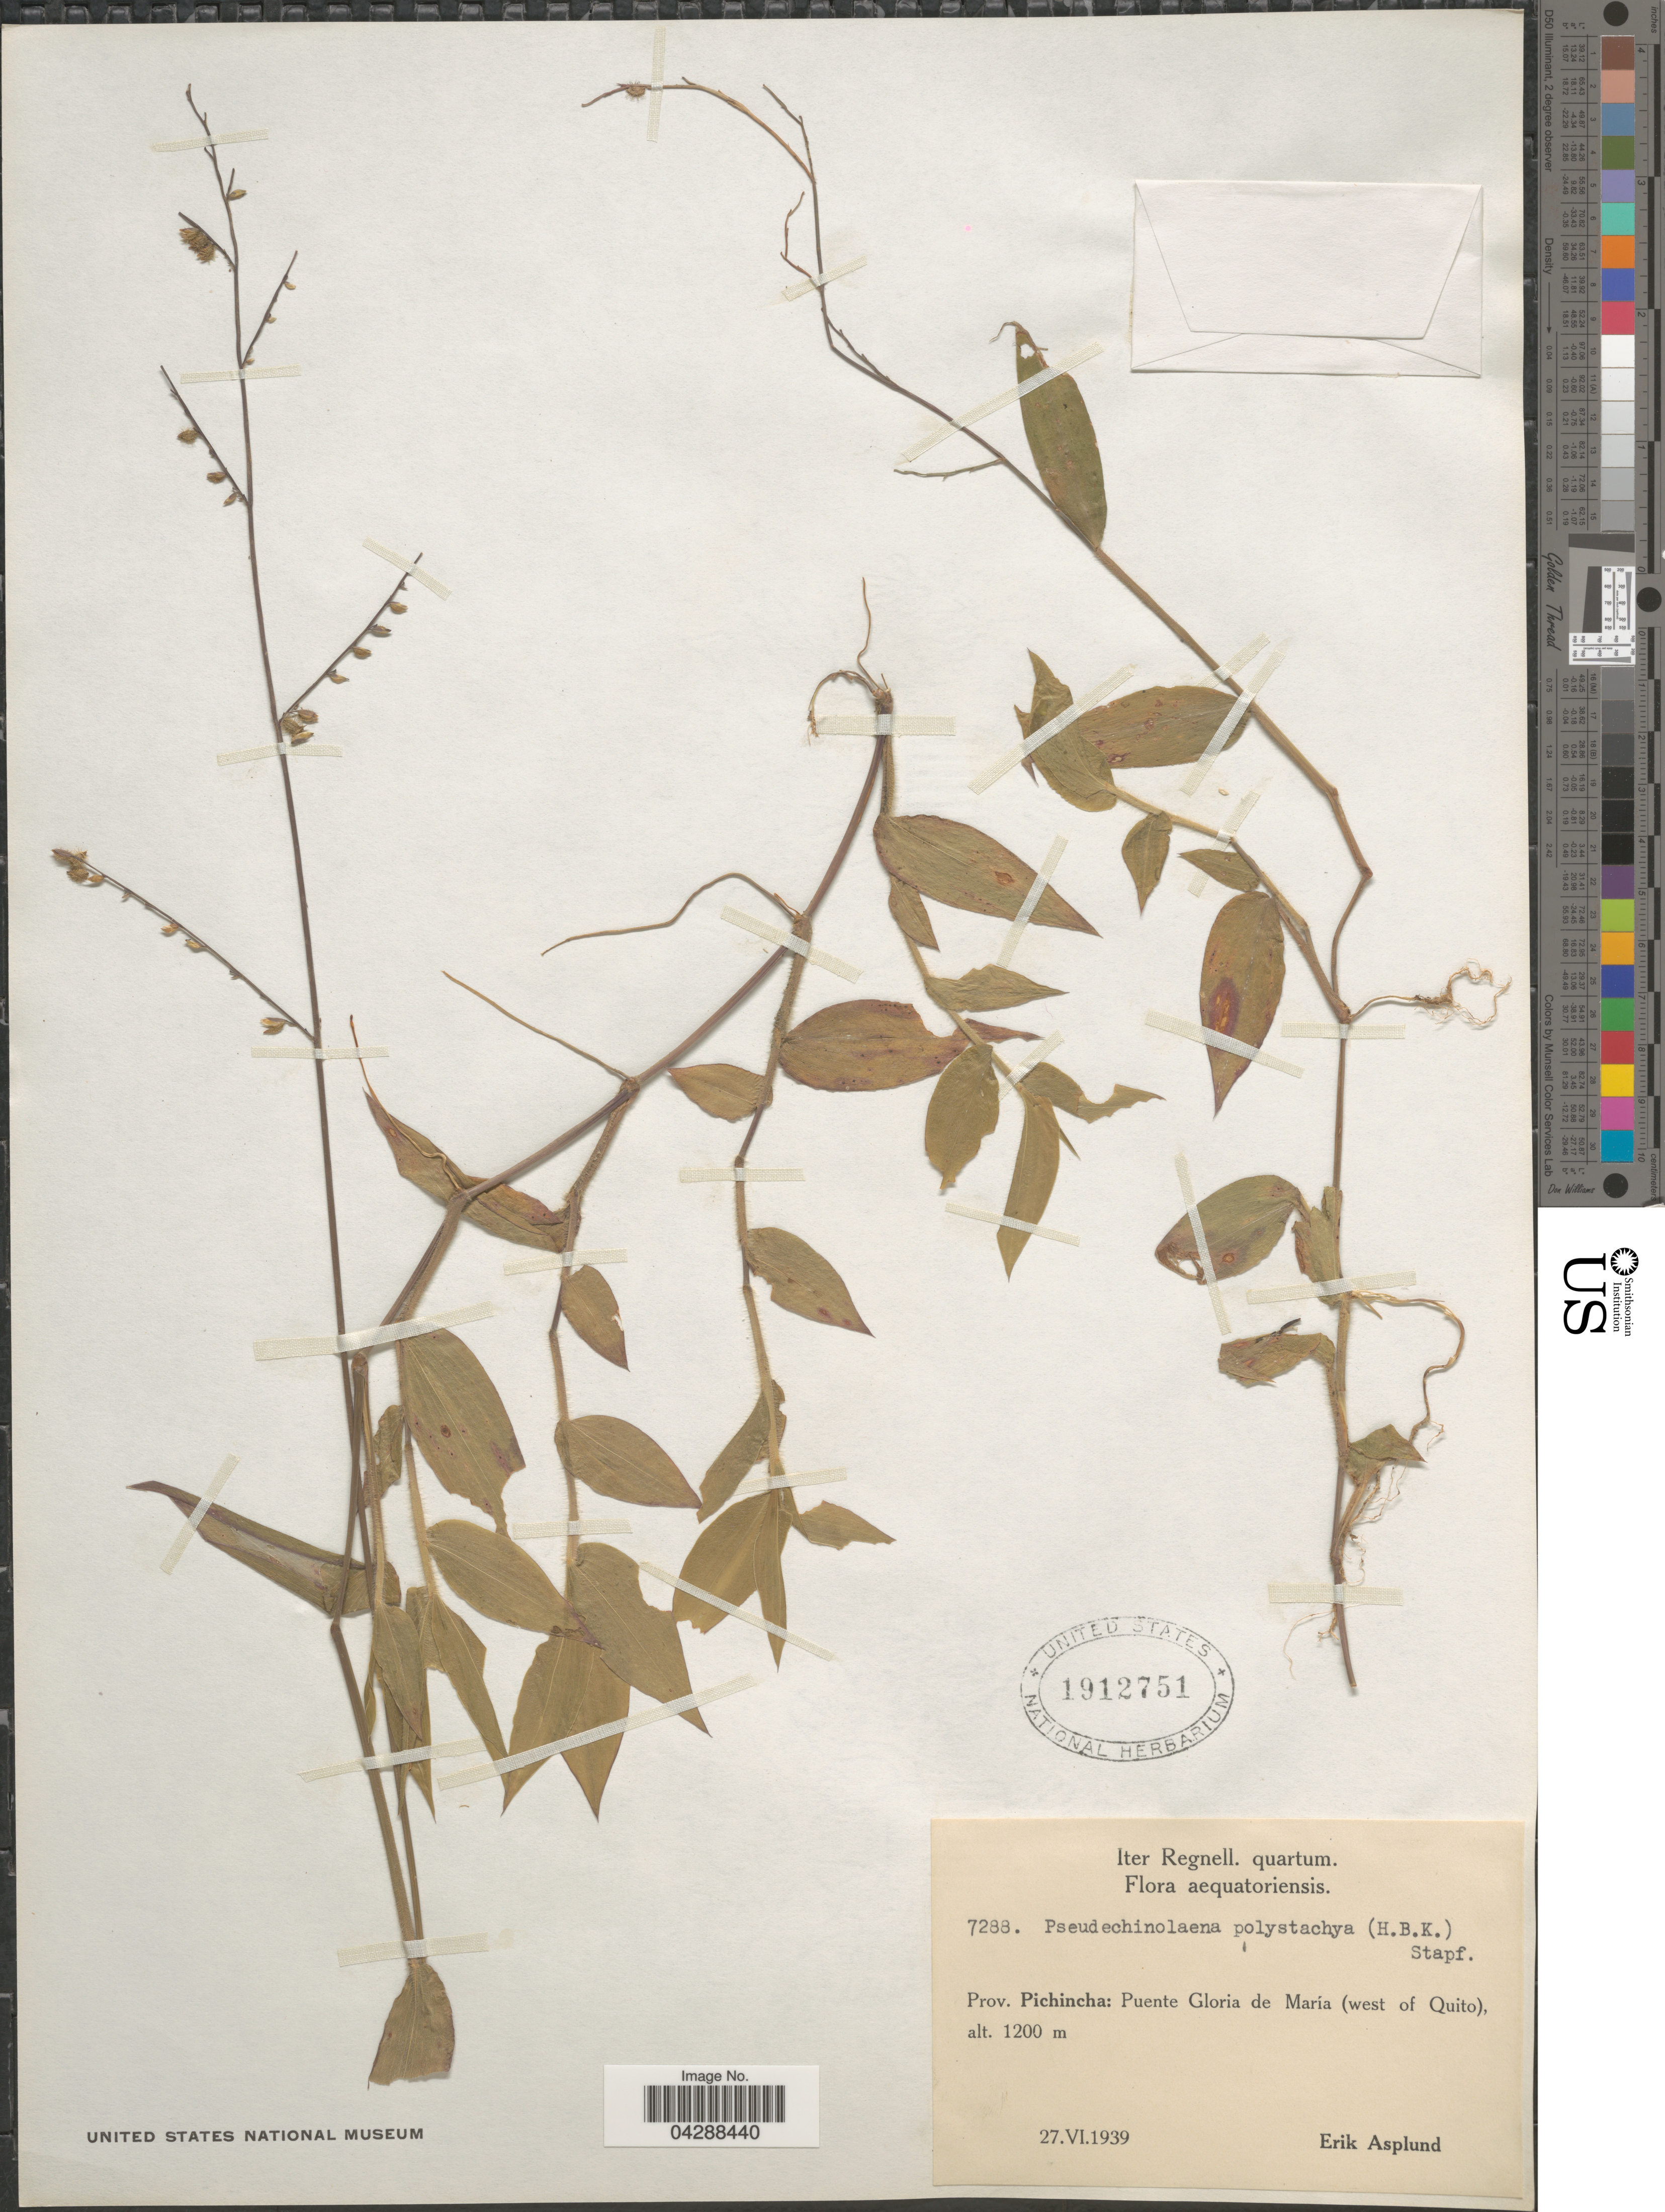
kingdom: Plantae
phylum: Tracheophyta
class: Liliopsida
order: Poales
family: Poaceae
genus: Pseudechinolaena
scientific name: Pseudechinolaena polystachya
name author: (Kunth) Stapf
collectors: E. Asplund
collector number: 7288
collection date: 1939-06-27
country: Ecuador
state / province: Pichincha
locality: Iter Regnell. quartum. Aequatoriensis. Puente Gloria de María (west of Quito).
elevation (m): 1200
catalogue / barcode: US 1912751